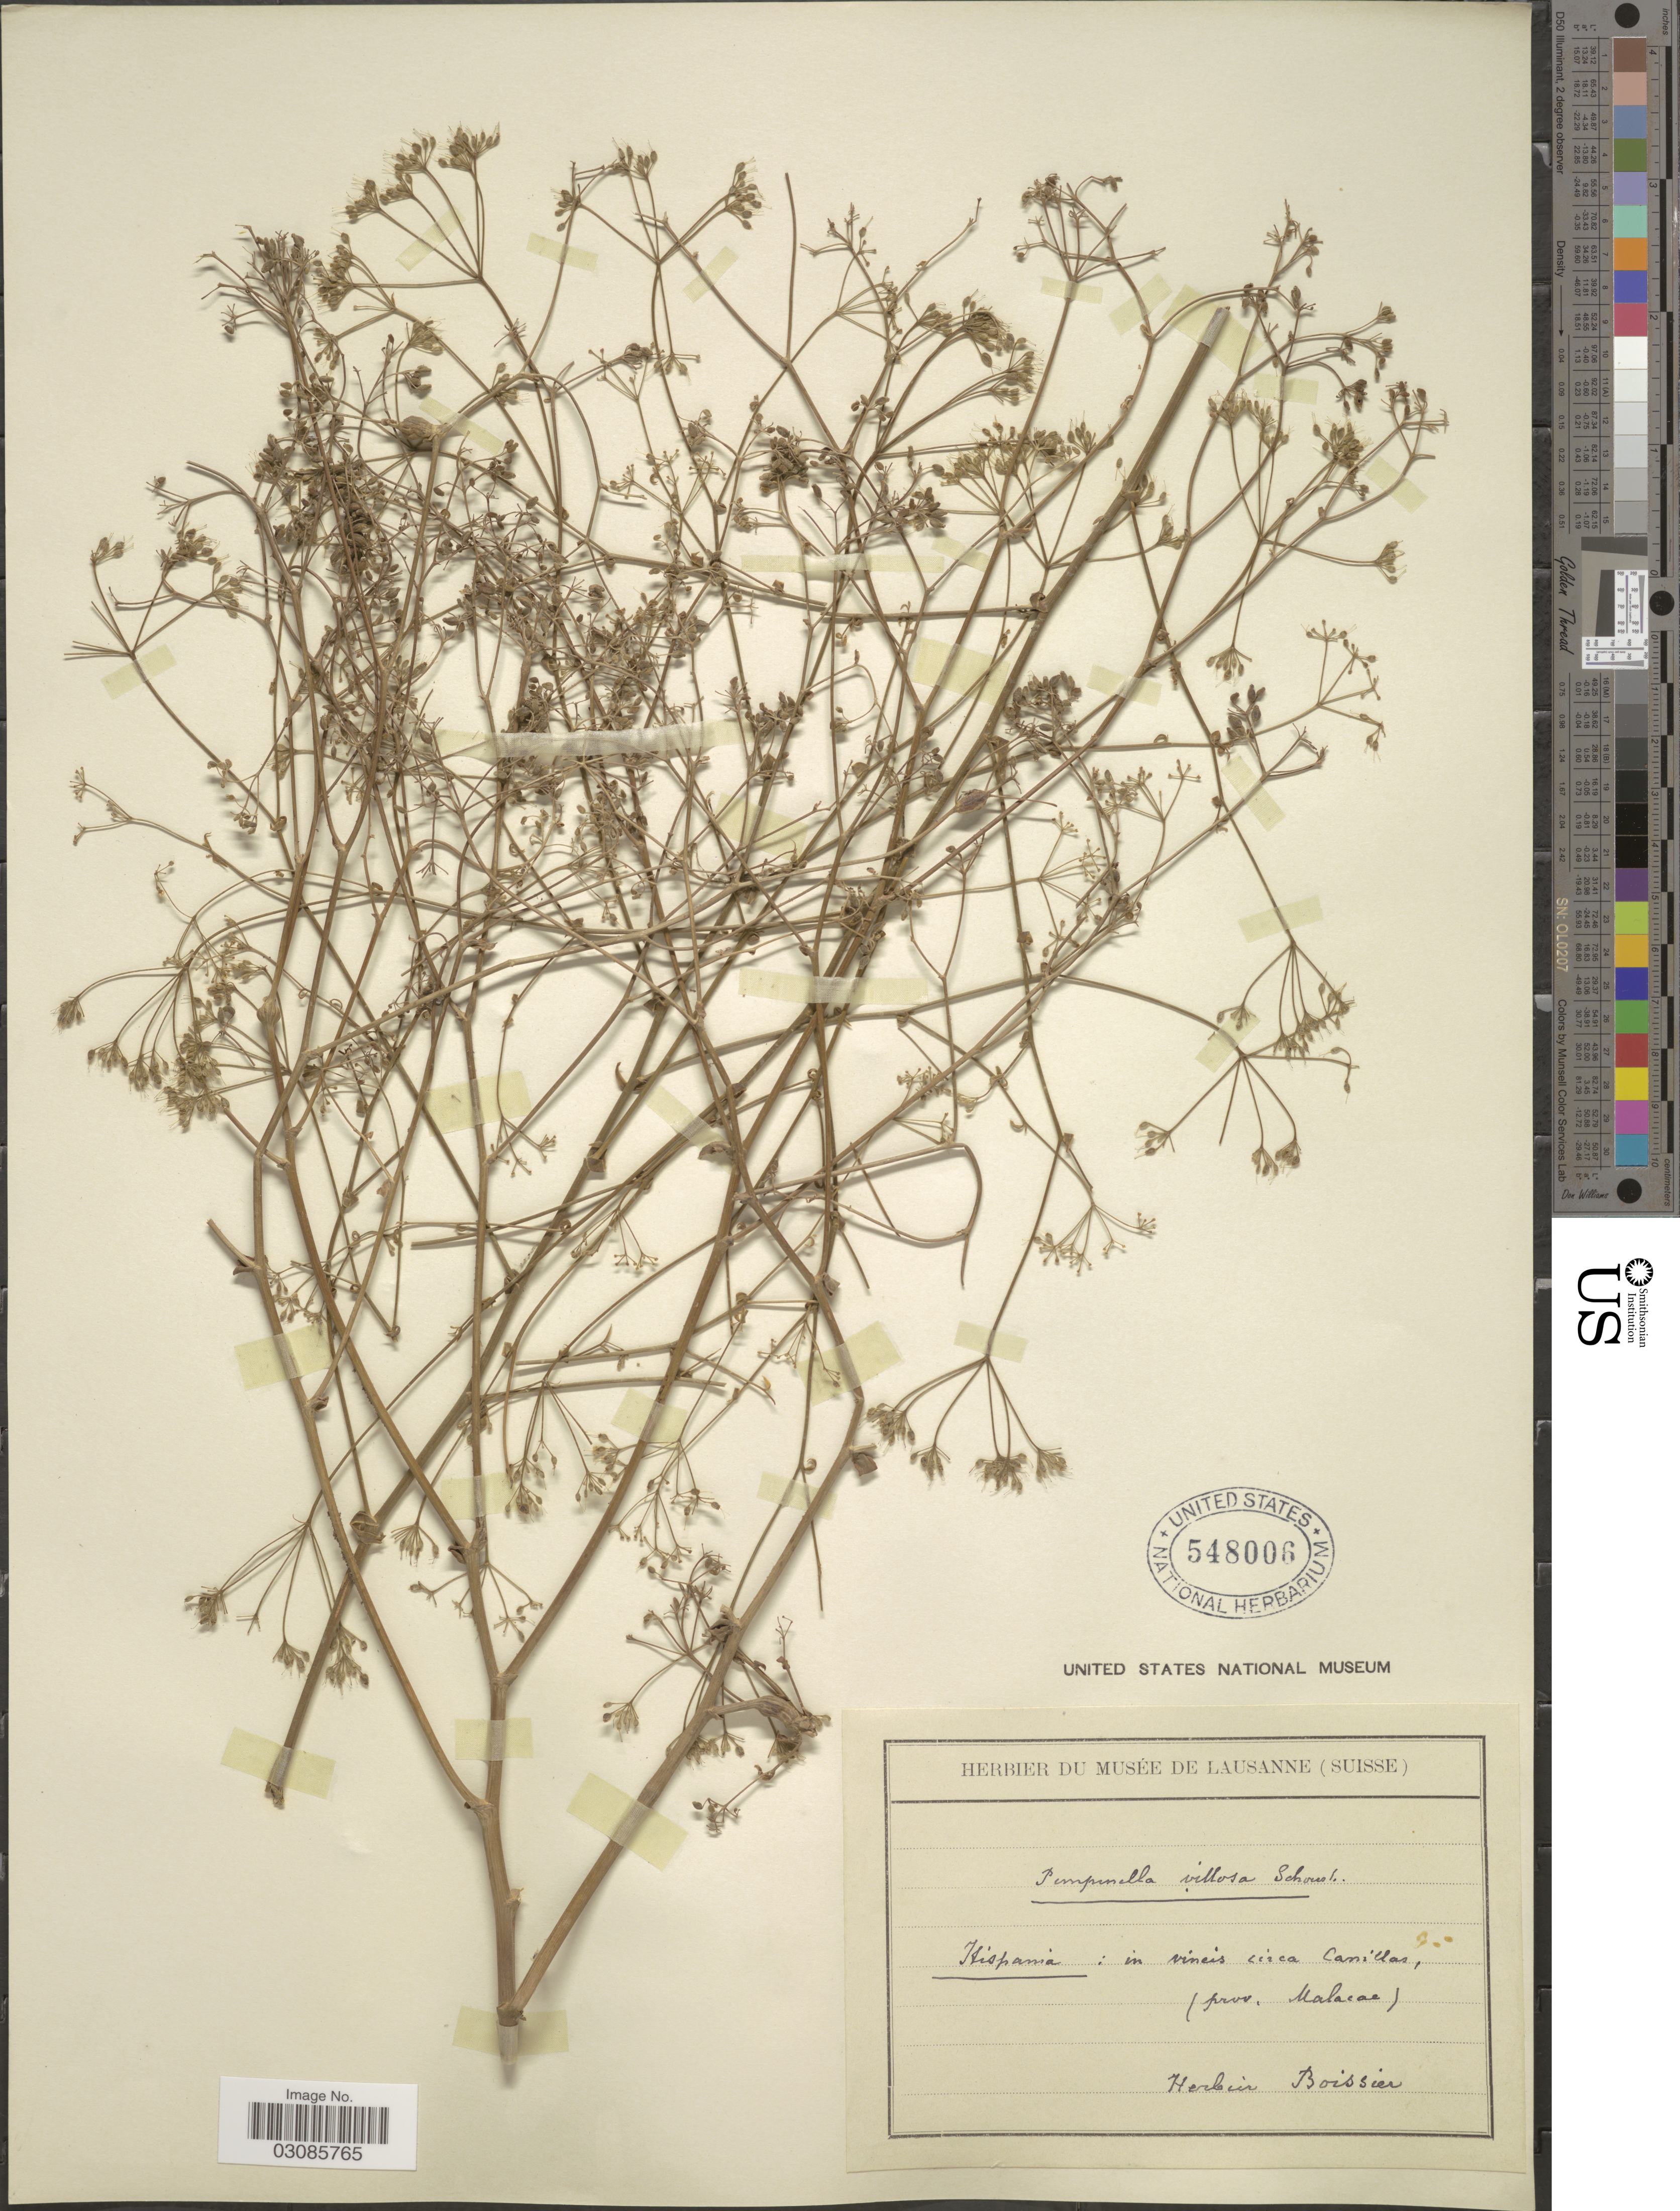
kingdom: Plantae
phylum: Tracheophyta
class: Magnoliopsida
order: Apiales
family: Apiaceae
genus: Pimpinella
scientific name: Pimpinella villosa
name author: Schousb.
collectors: ex herb. E. Boissier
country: Spain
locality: Hispania: in vincis circa Canillas, (prov. Malacae).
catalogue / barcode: US 548006